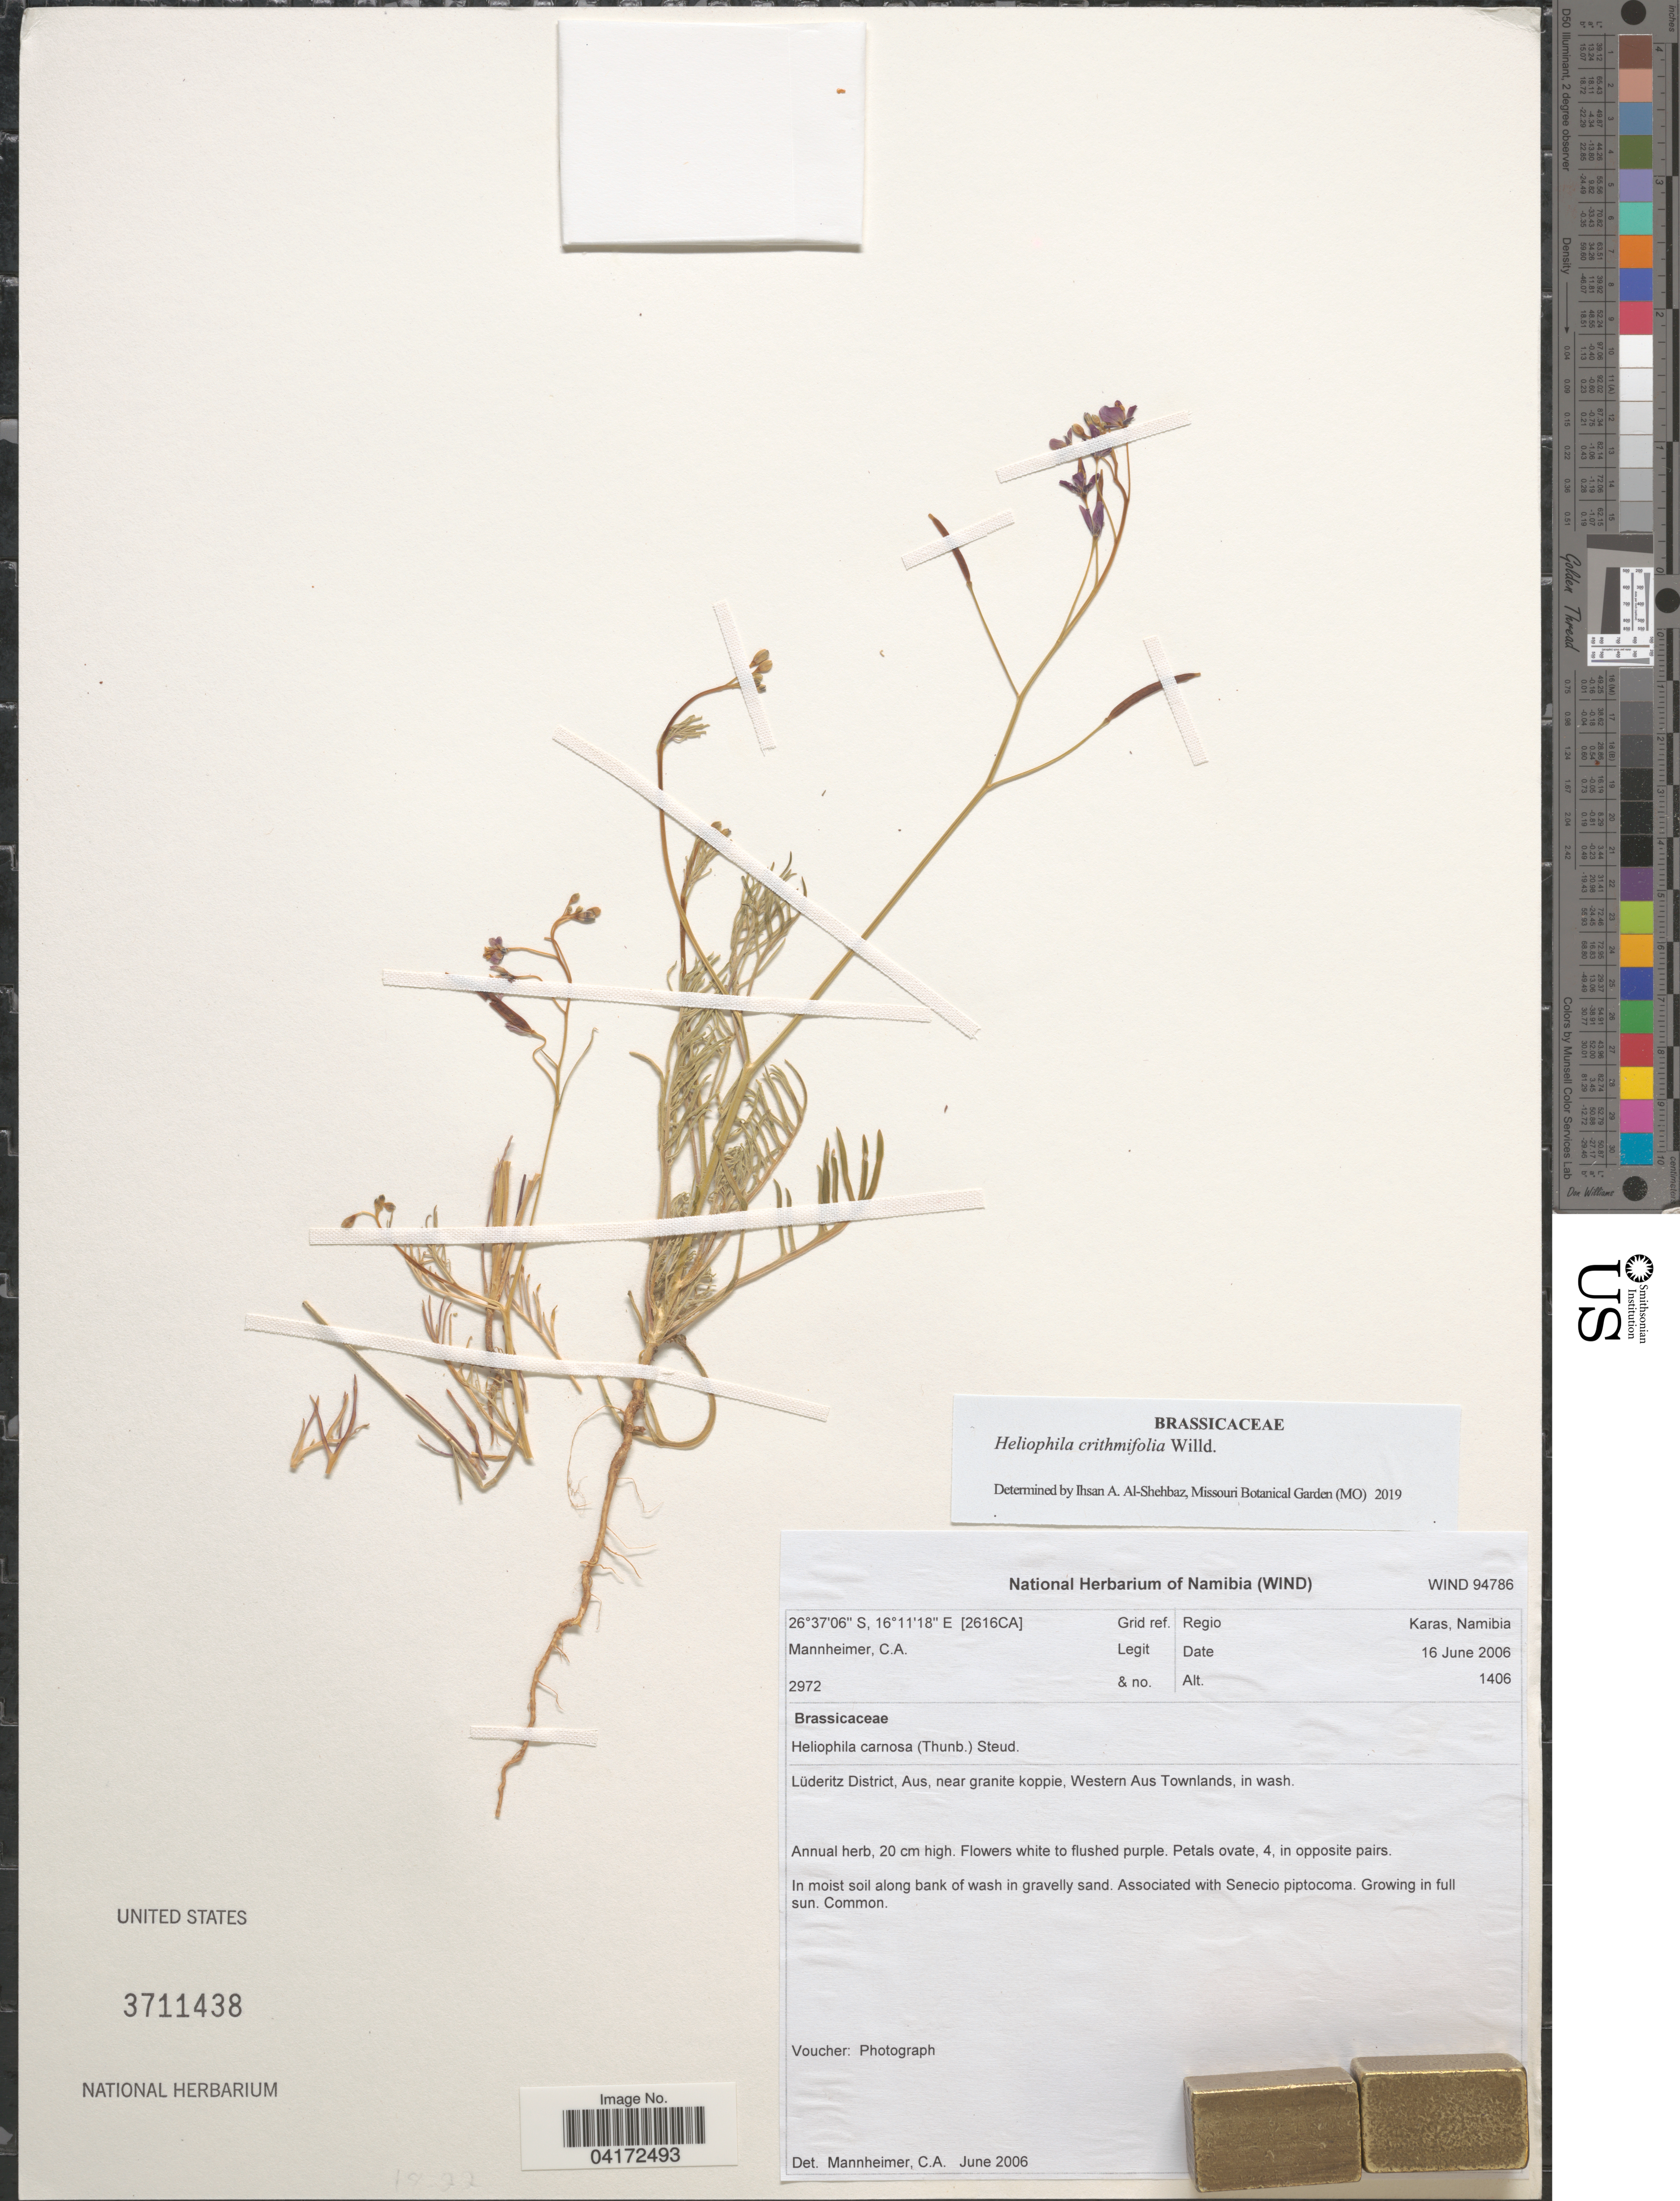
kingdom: Plantae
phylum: Tracheophyta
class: Magnoliopsida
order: Brassicales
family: Brassicaceae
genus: Heliophila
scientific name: Heliophila crithmifolia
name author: Willd.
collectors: C. A. Mannheimer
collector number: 2972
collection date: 2006-06-16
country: Namibia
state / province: Karas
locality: [2616CA] Grid ref. Regio Karas. Lüderitz District, Aus, near granite koppie, Western Aus Townlands.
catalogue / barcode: US 3711438